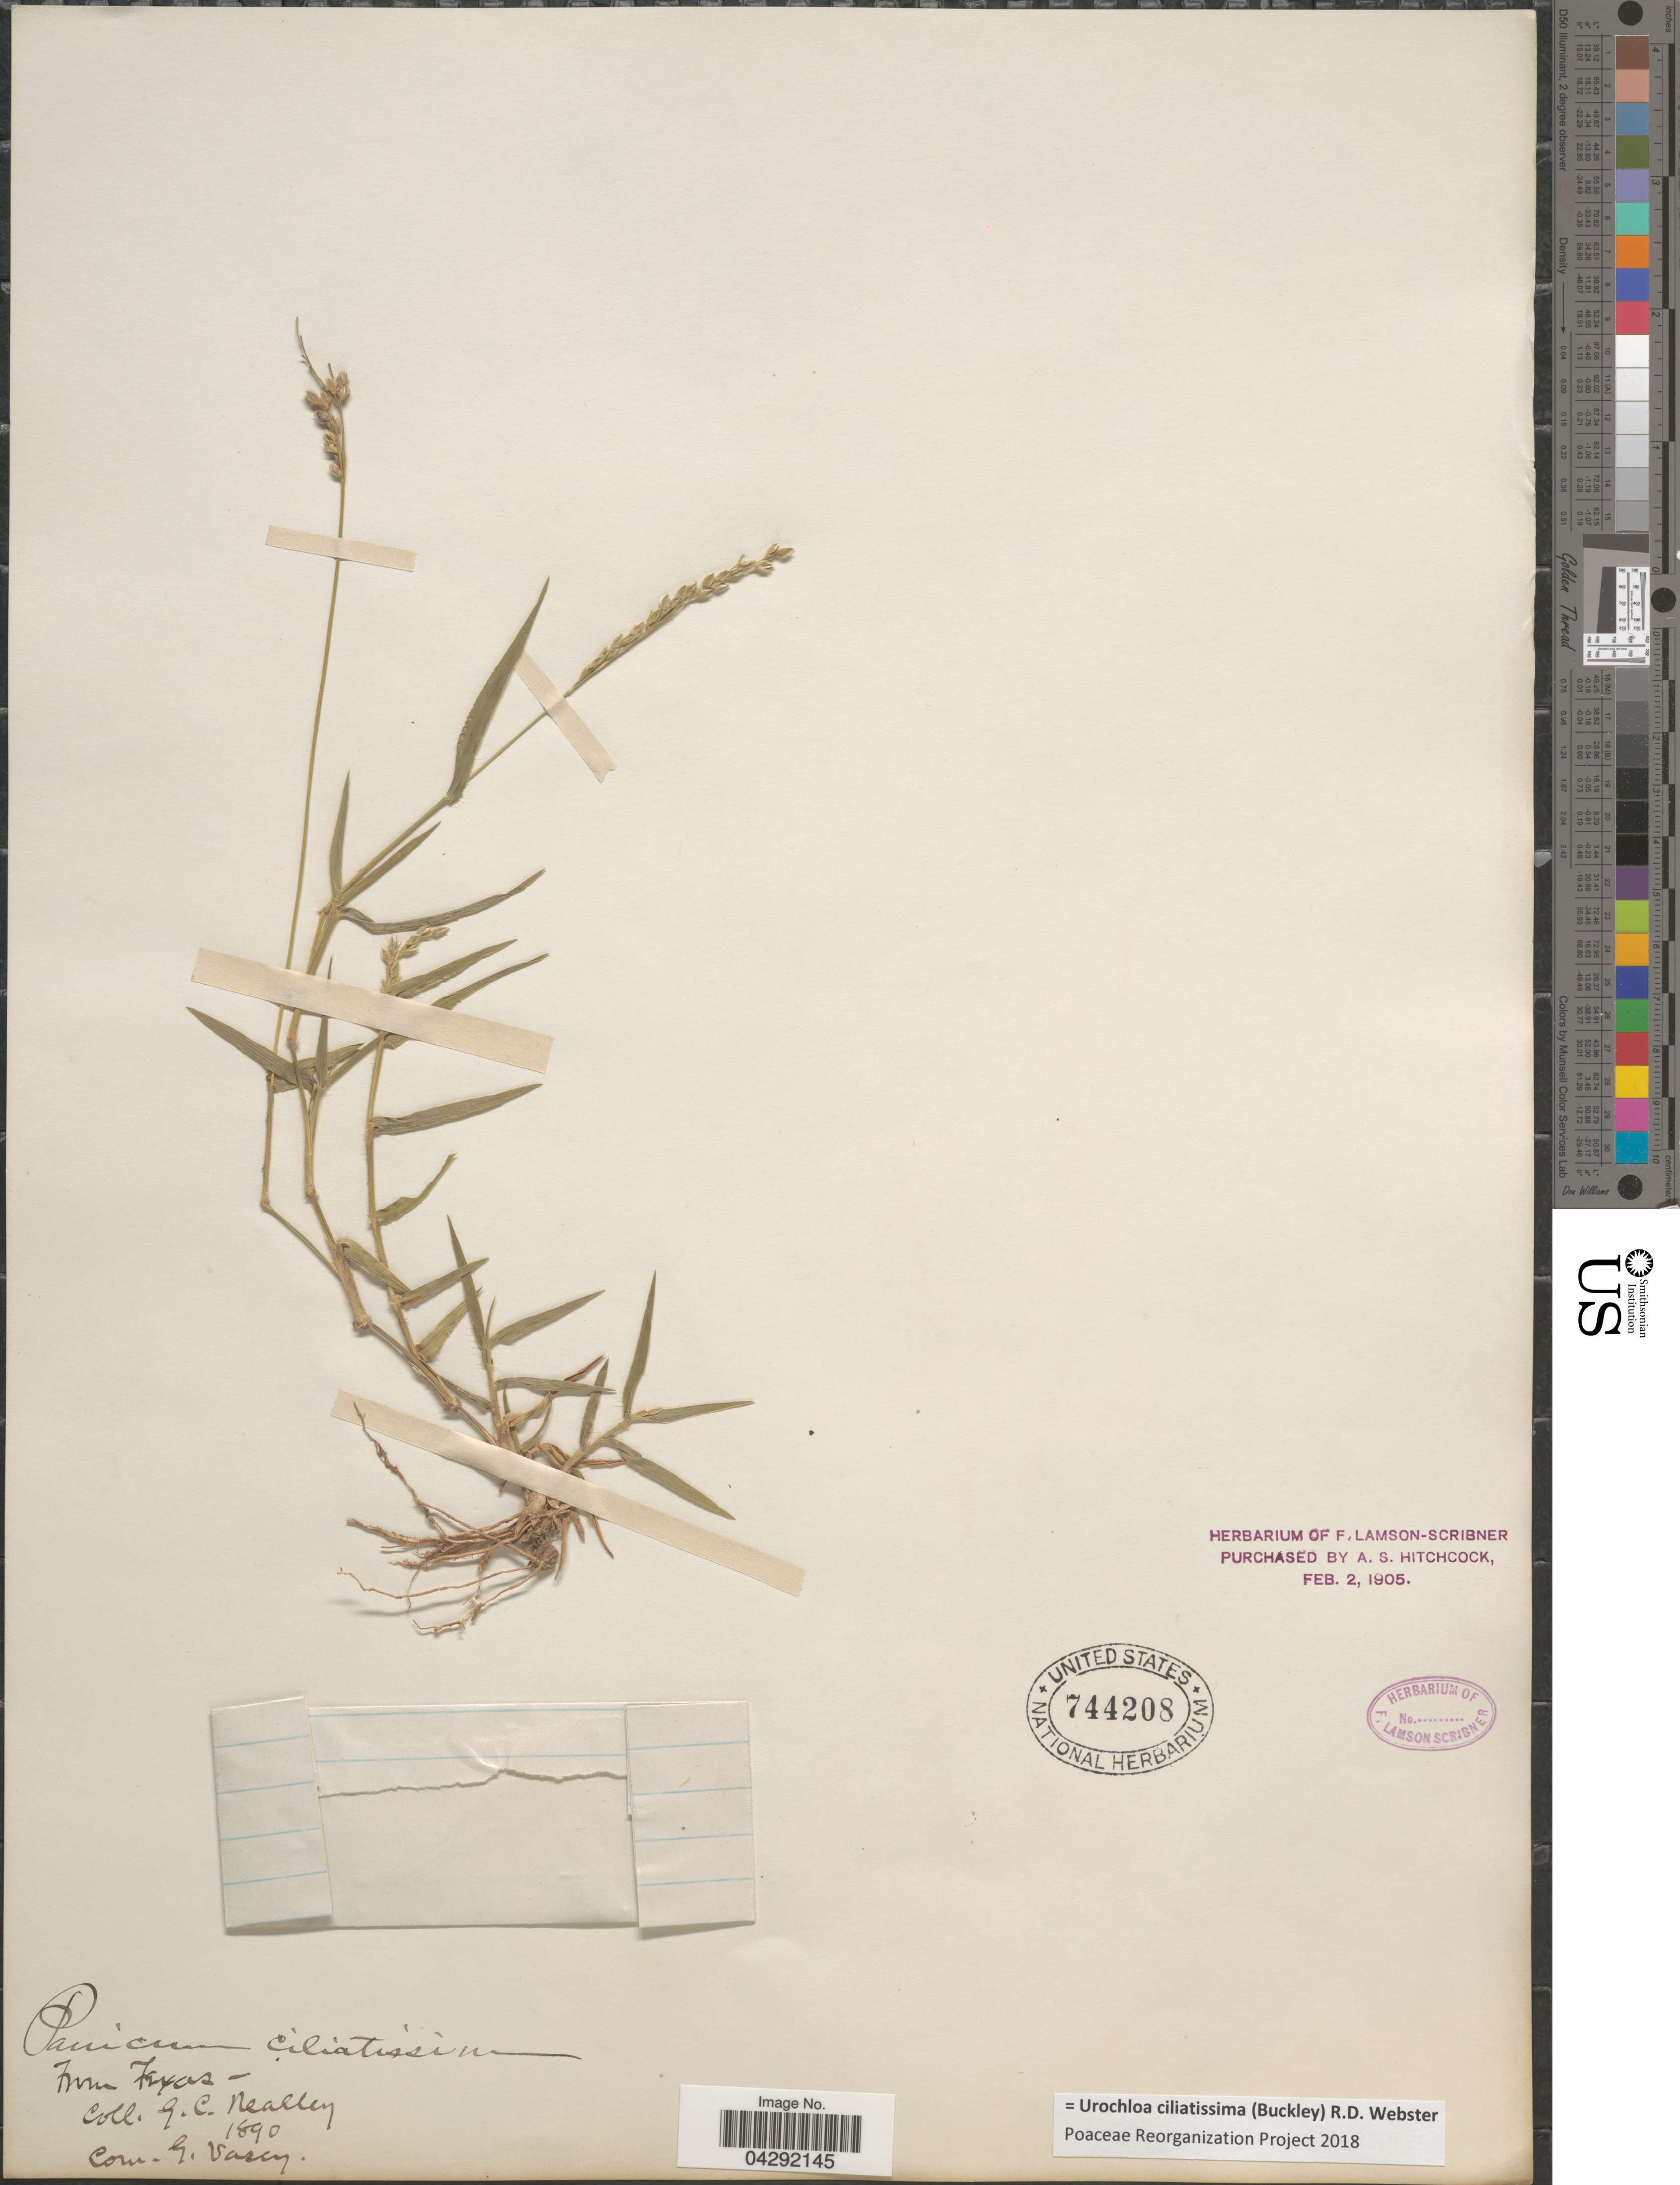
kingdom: Plantae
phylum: Tracheophyta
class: Liliopsida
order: Poales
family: Poaceae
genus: Urochloa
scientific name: Urochloa ciliatissima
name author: (Buckley) R.D. Webster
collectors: G. C. Nealley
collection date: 1890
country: United States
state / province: Texas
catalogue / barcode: US 744208